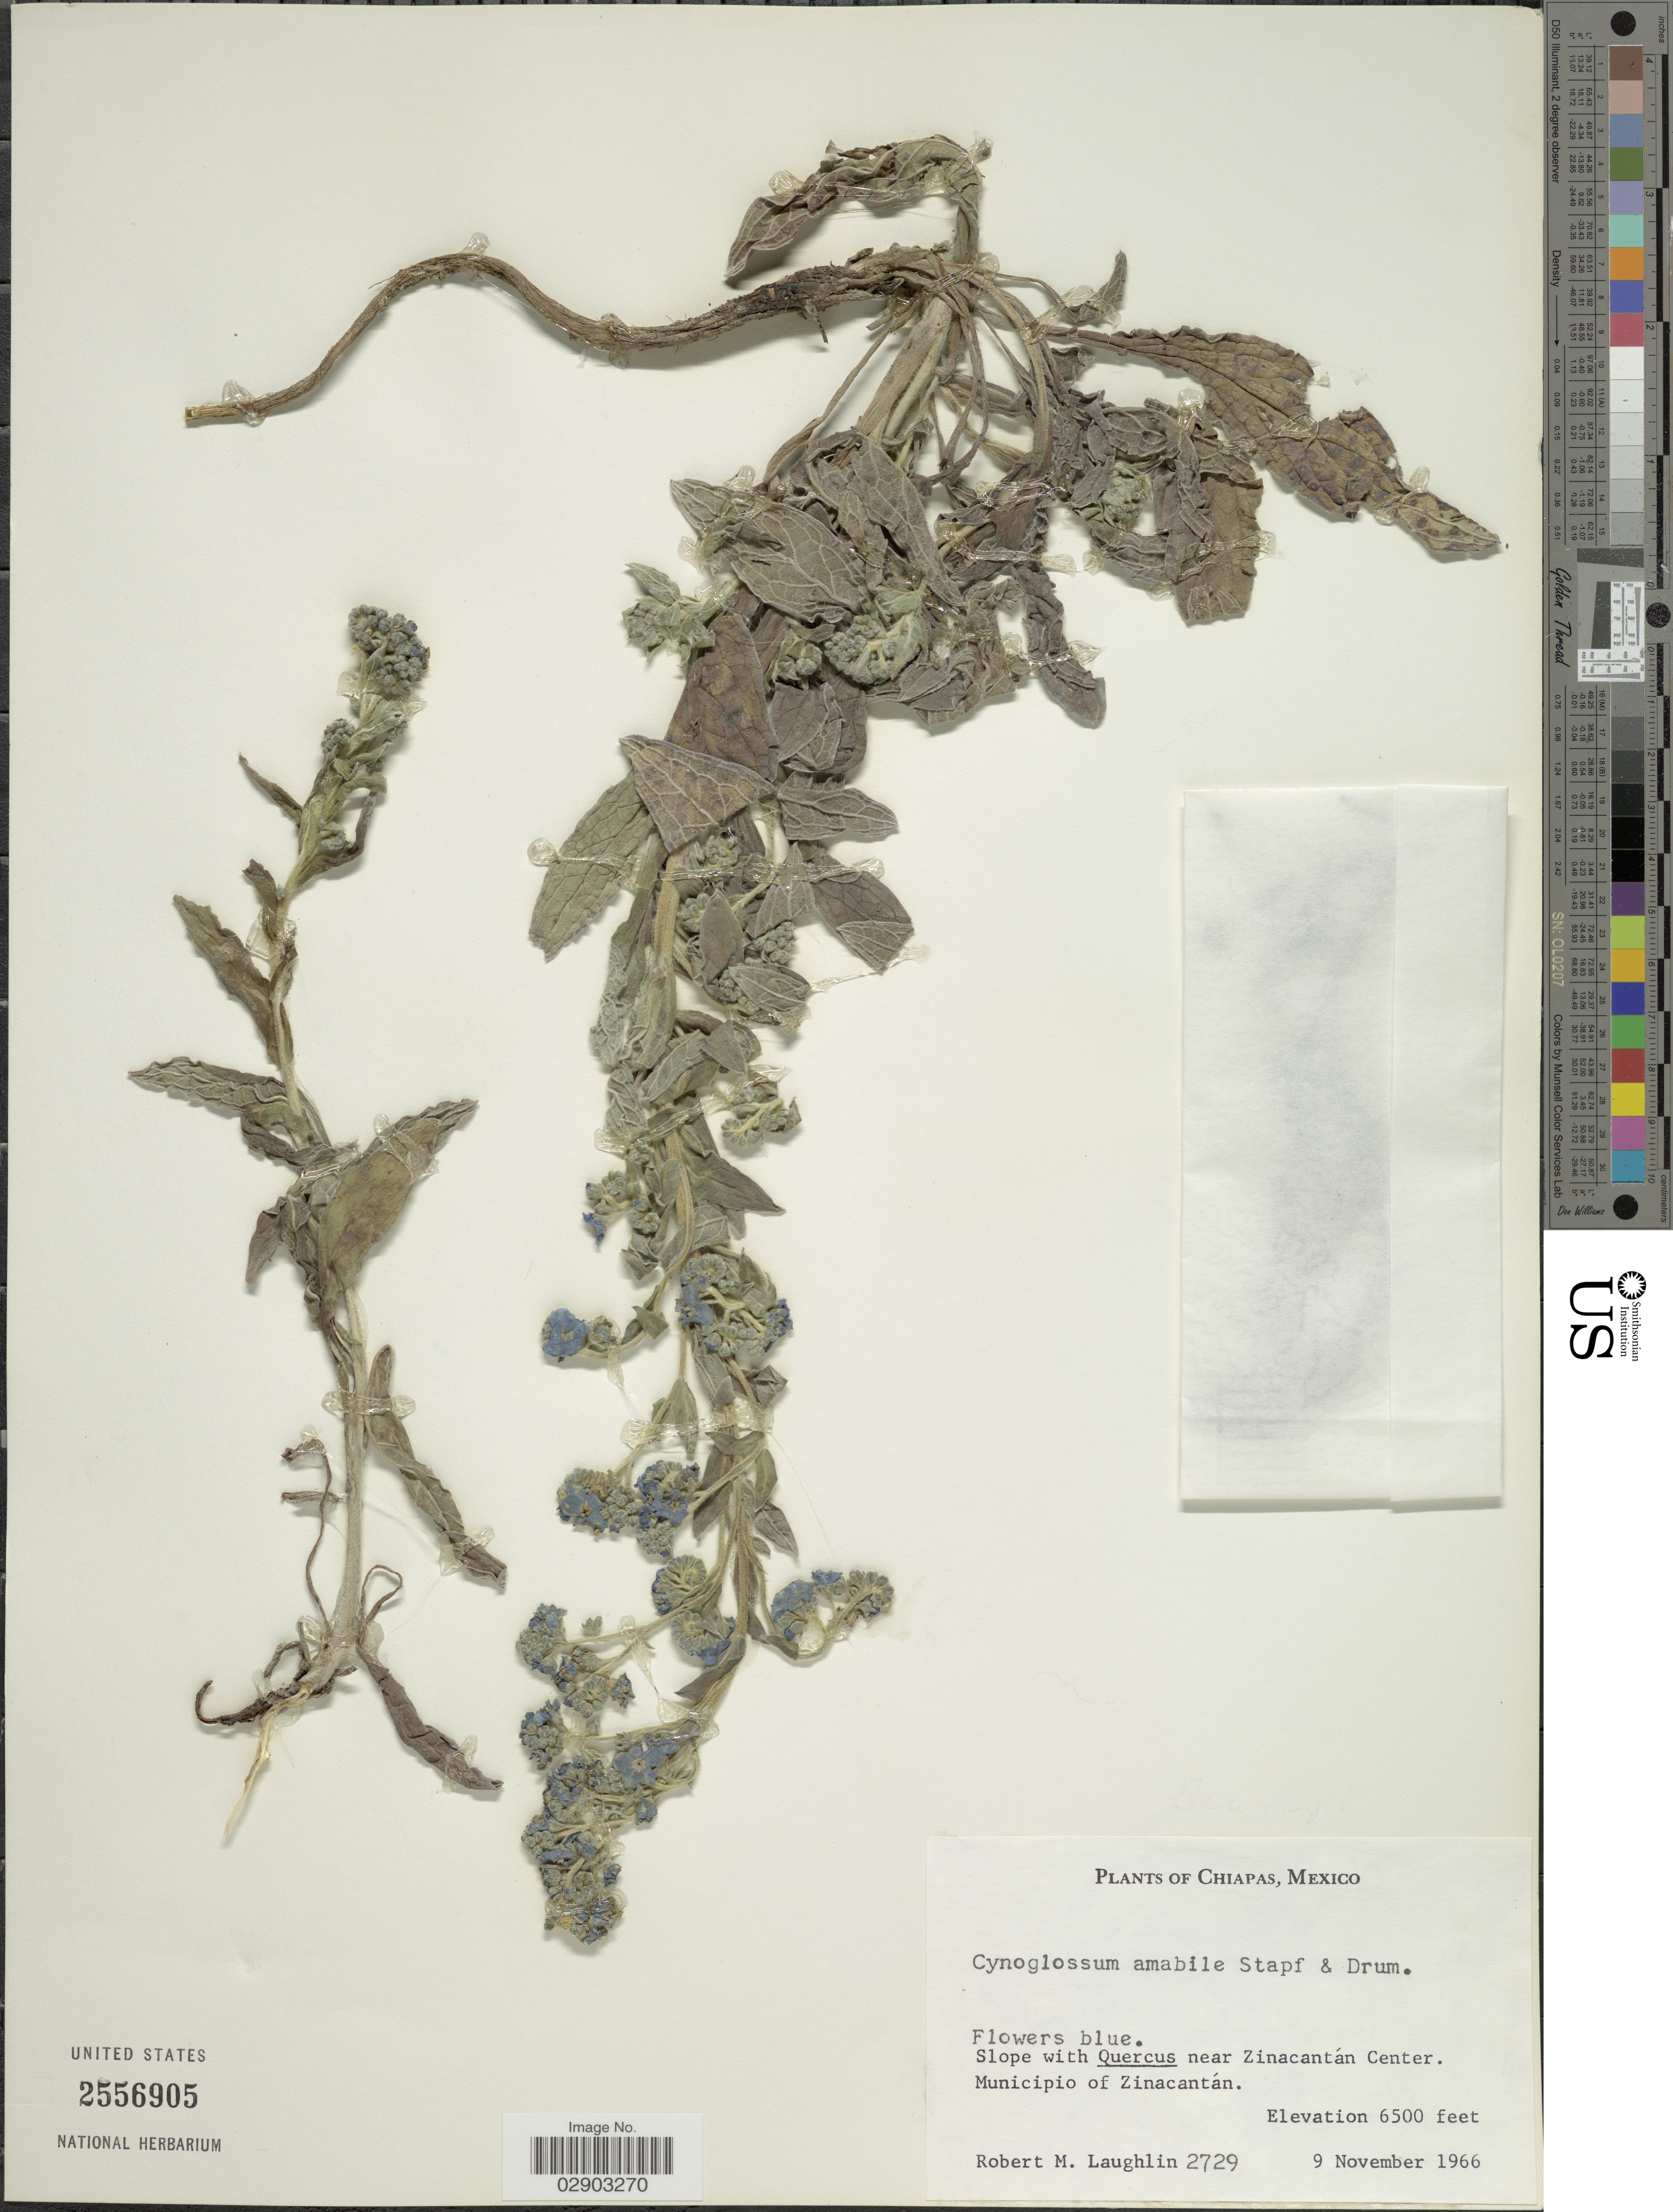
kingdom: Plantae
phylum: Tracheophyta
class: Magnoliopsida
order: Boraginales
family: Boraginaceae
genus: Cynoglossum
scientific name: Cynoglossum amabile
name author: Stapf & J.R. Drumm.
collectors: R. M. Laughlin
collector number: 2729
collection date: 1966-11-09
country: Mexico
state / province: Chiapas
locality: Near Zinacantán Center. Municipio of Zinacantán.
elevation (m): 1981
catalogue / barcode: US 2556905